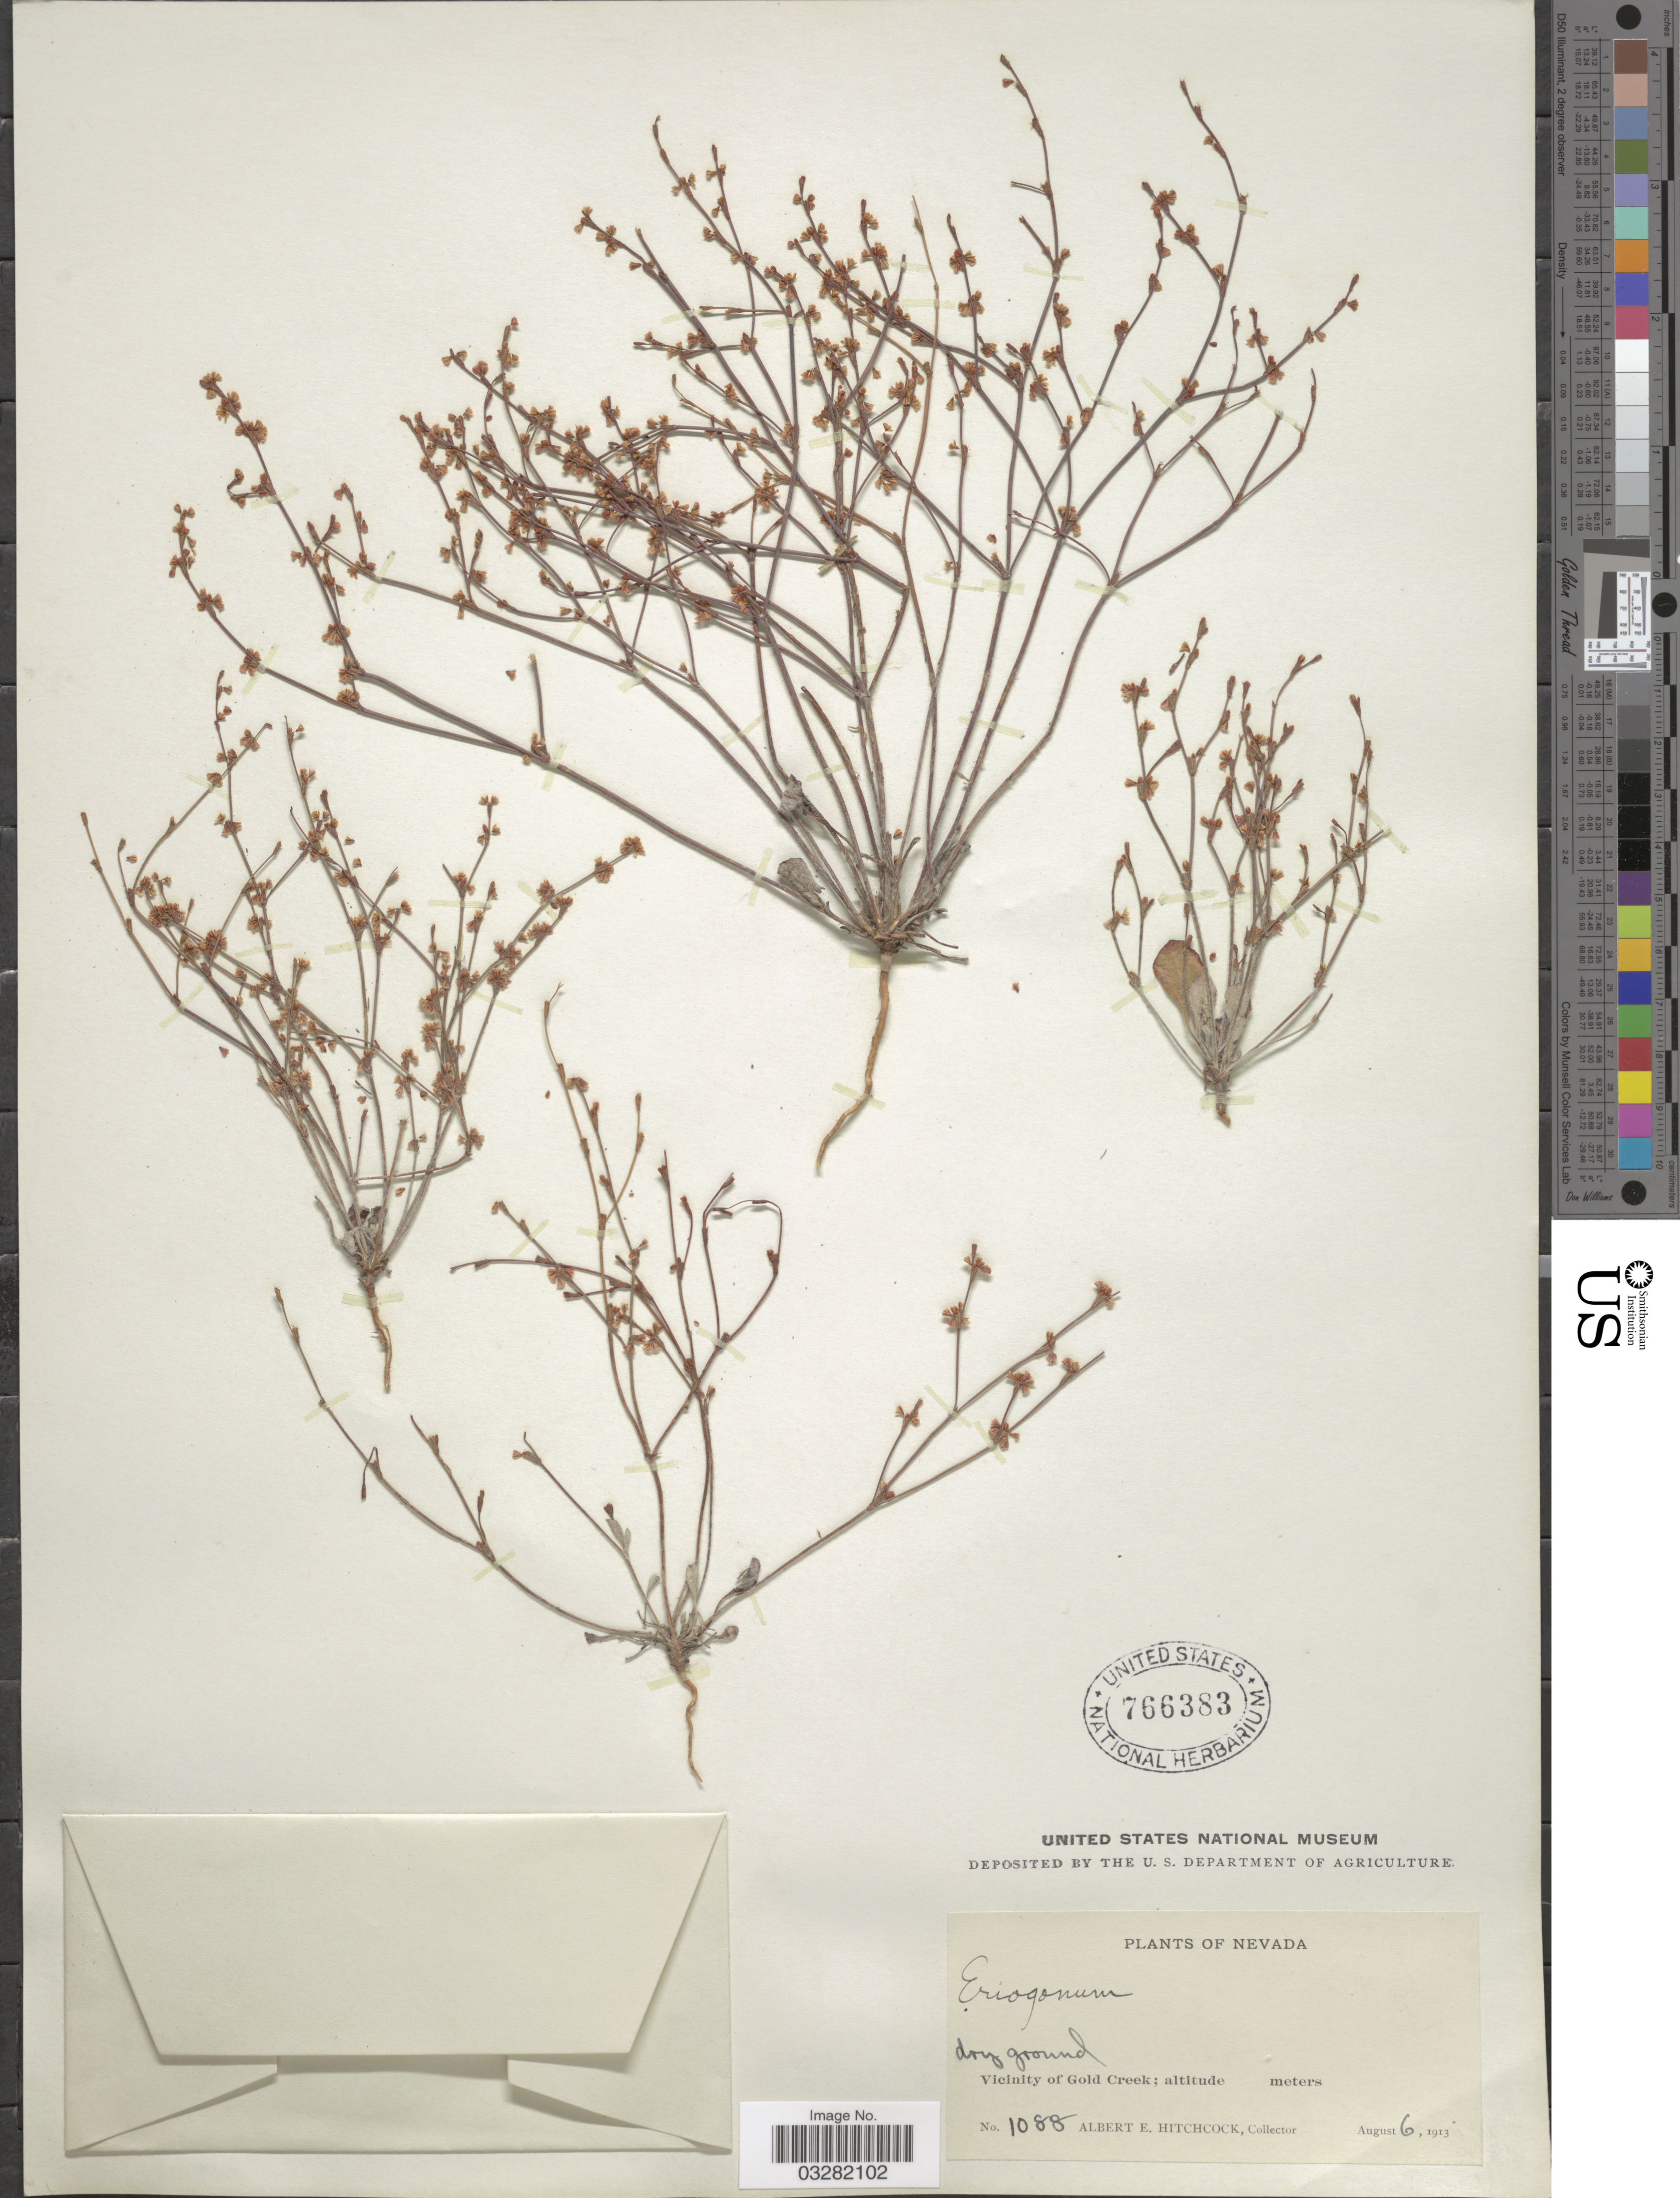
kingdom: Plantae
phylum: Tracheophyta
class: Magnoliopsida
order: Caryophyllales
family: Polygonaceae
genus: Eriogonum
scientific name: Eriogonum vimineum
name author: Douglas ex Benth.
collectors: A. Hitchcock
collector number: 1088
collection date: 1913-08-06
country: United States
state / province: Nevada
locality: Vicinity of Gold Creek.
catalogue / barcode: US 766383